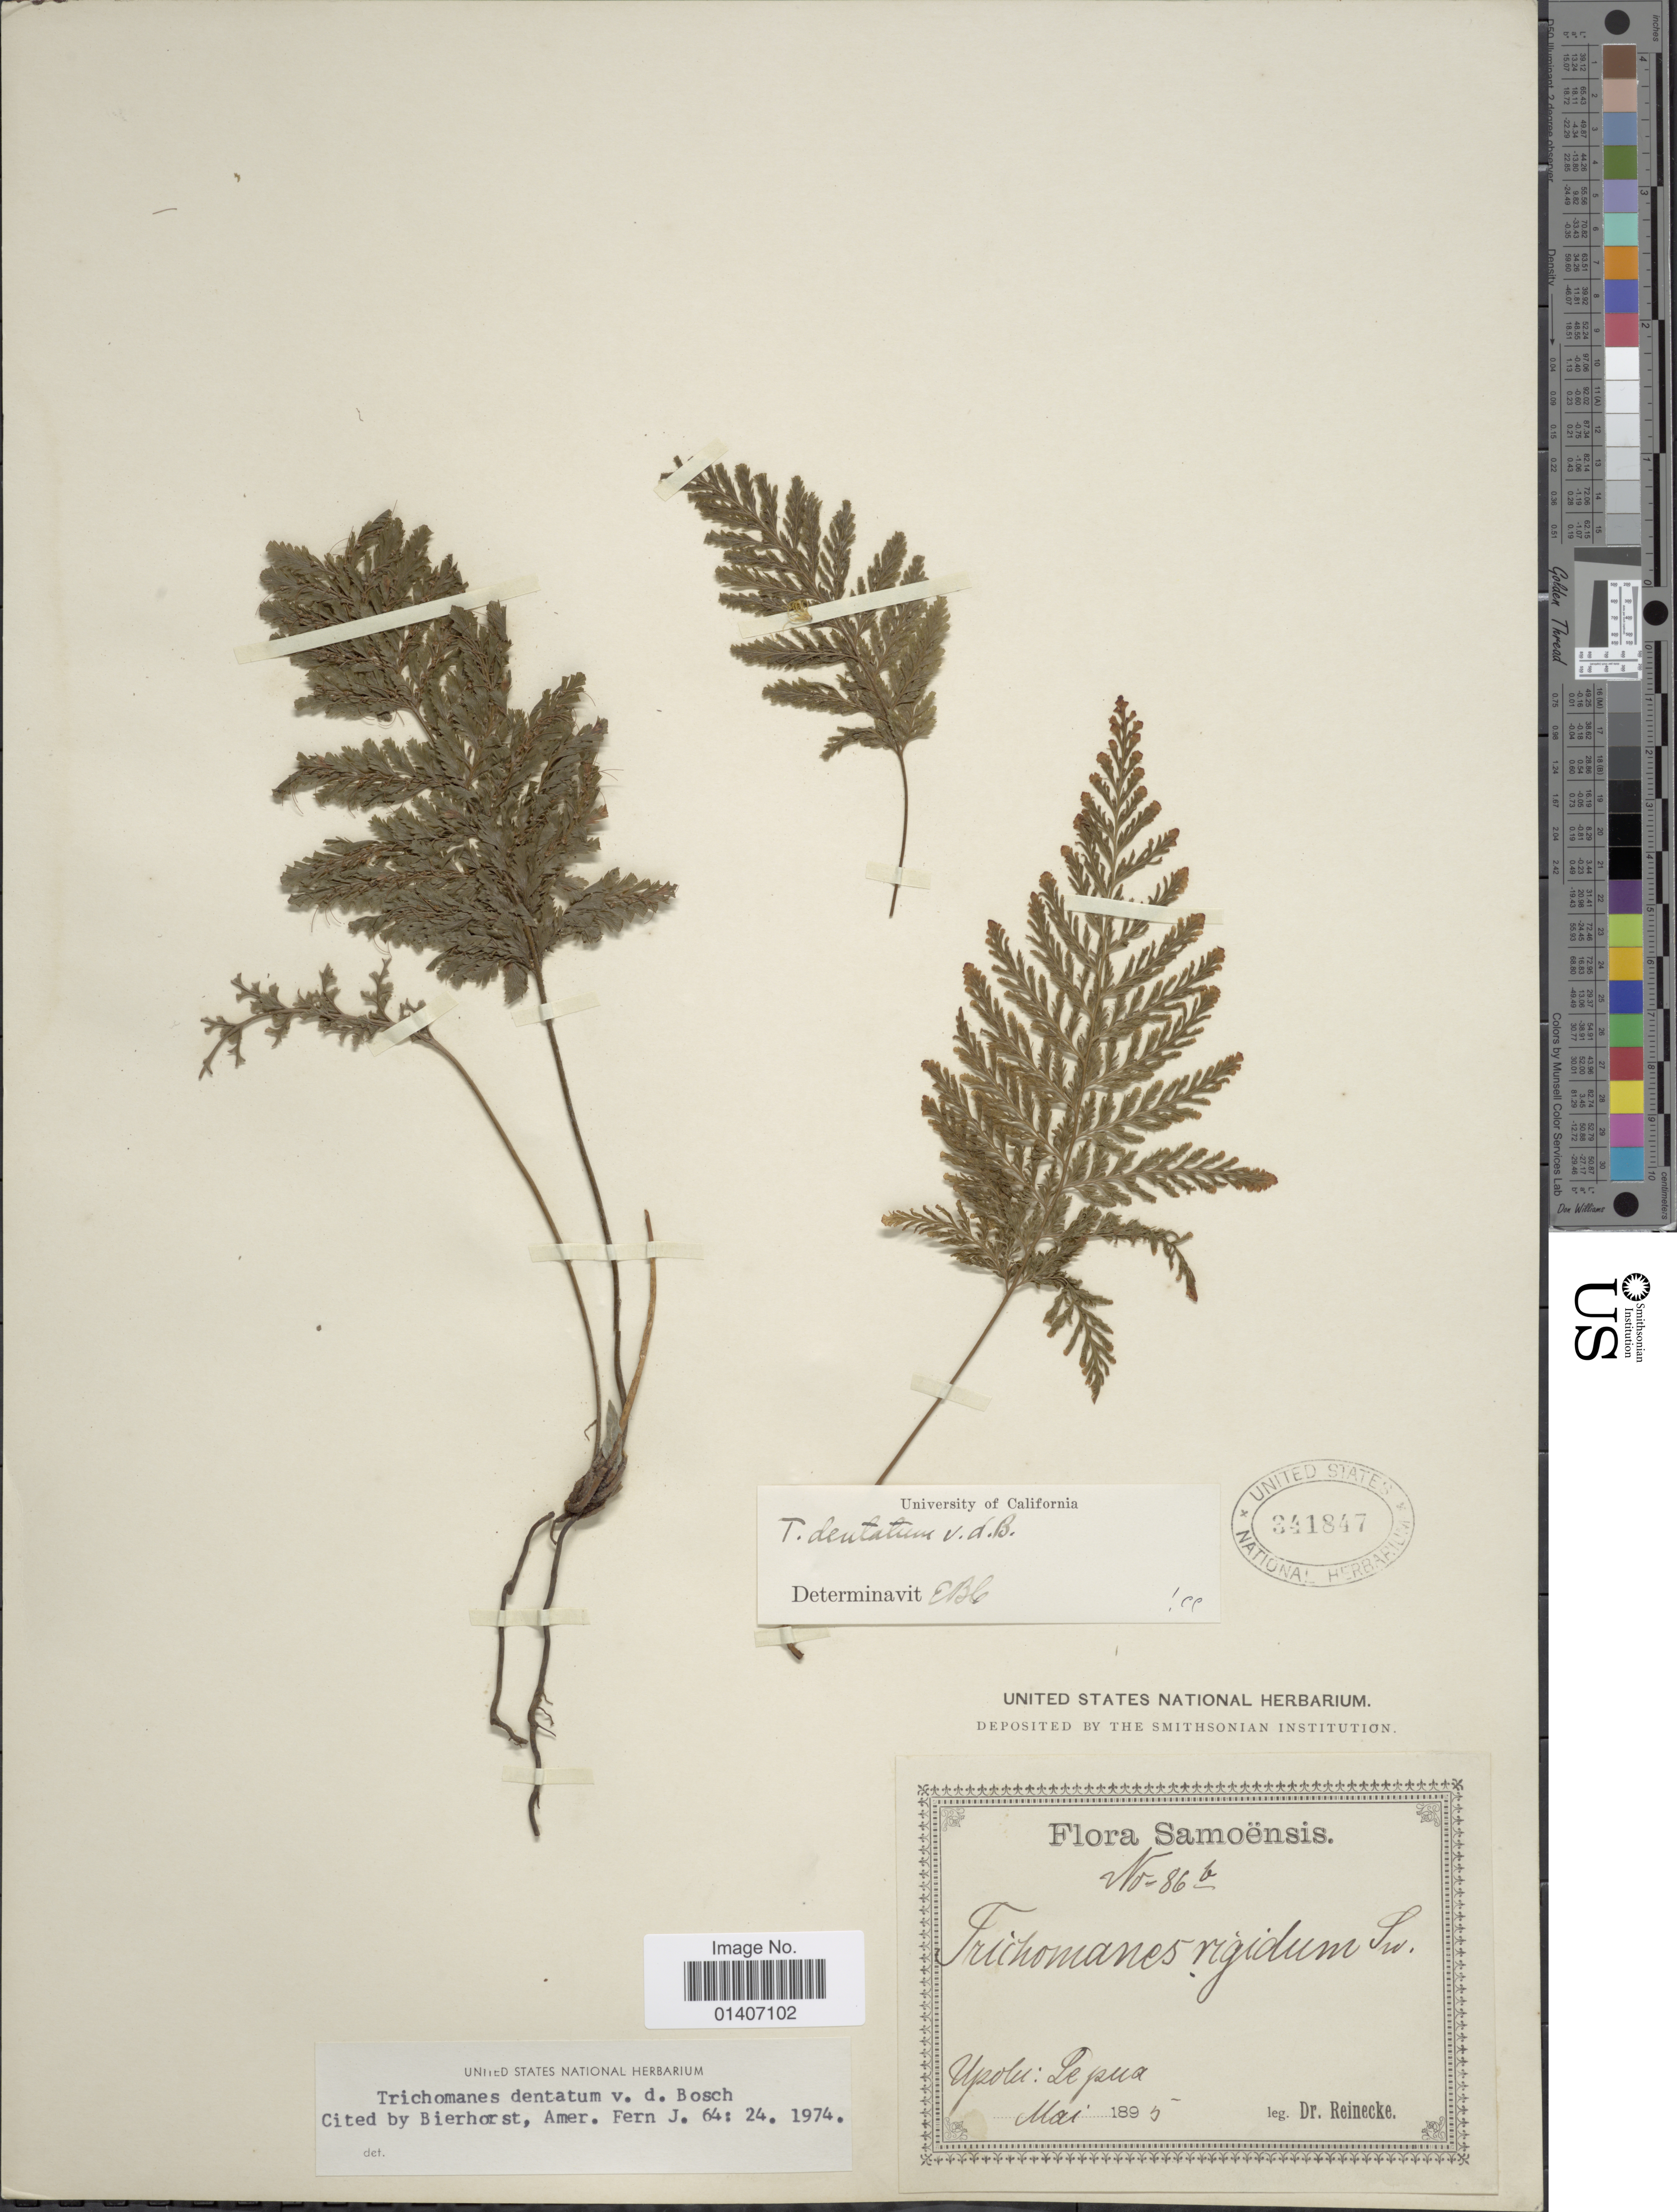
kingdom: Plantae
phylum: Tracheophyta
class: Polypodiopsida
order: Hymenophyllales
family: Hymenophyllaceae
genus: Abrodictyum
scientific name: Abrodictyum dentatum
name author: (Bosch) Ebihara & K. Iwats.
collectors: -- Reinecke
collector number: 86b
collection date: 1895-05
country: Samoa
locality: Samoensis, Upolu: Le pua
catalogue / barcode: US 341847